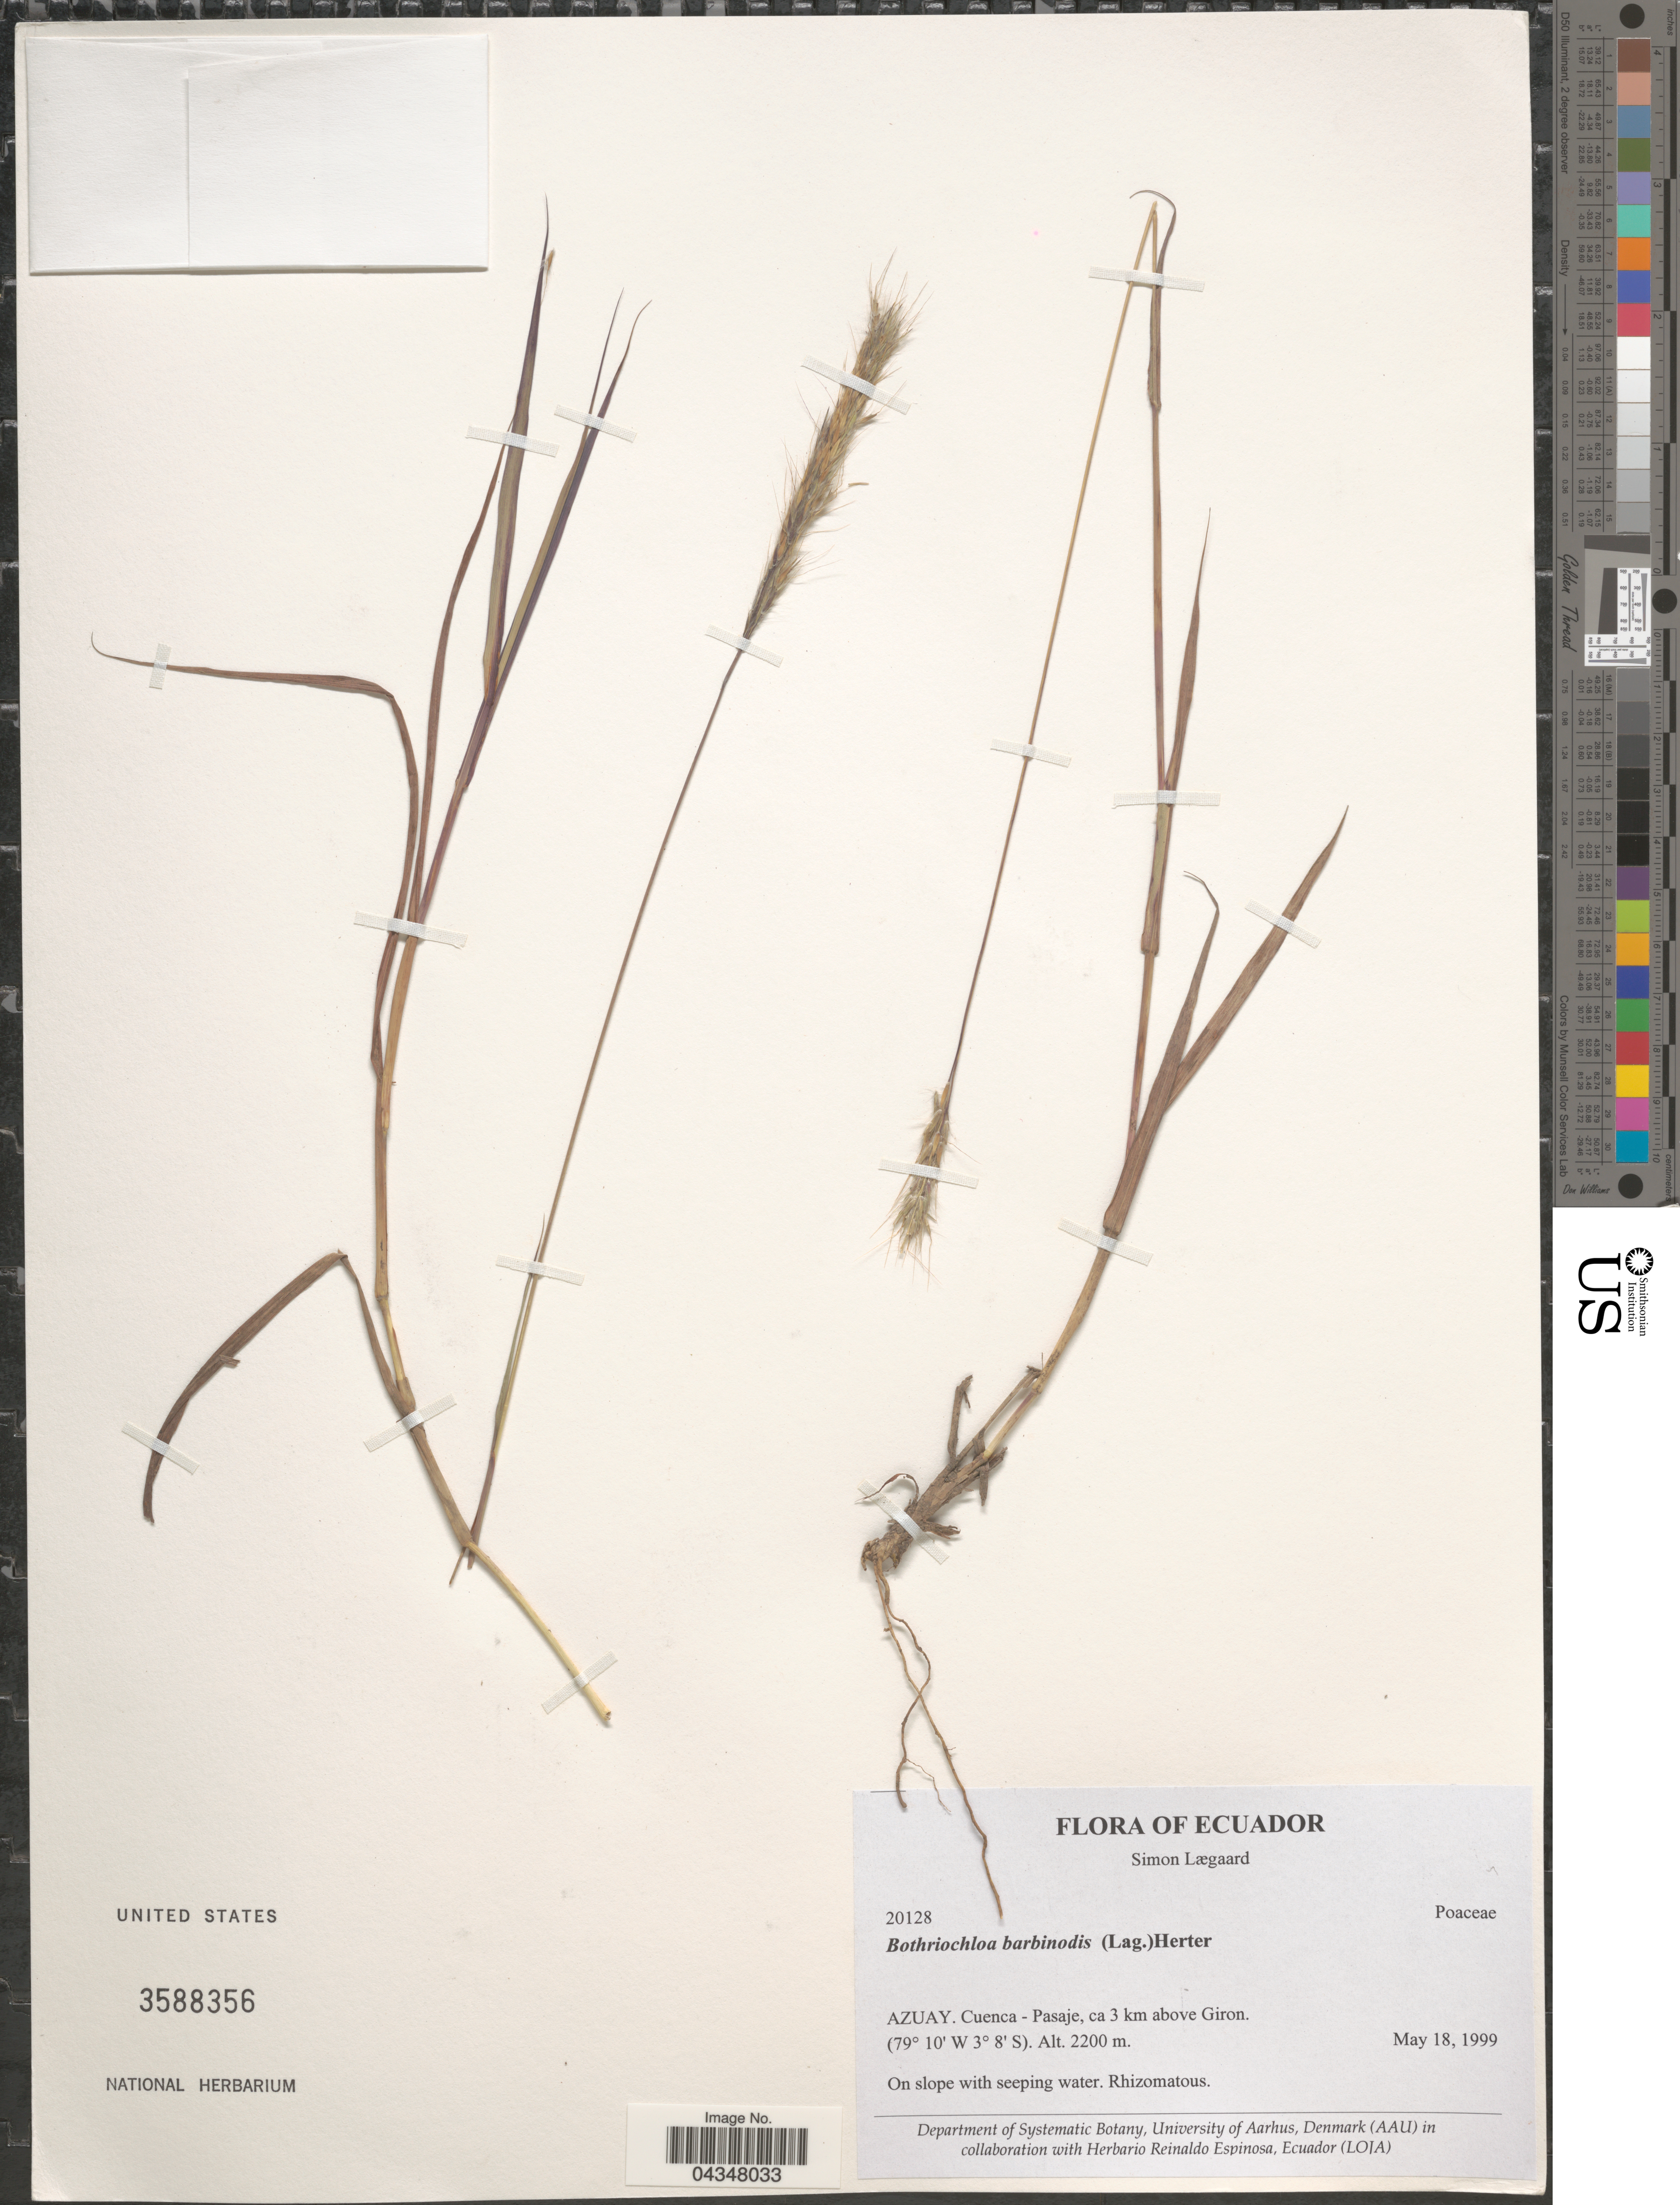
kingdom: Plantae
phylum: Tracheophyta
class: Liliopsida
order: Poales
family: Poaceae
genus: Bothriochloa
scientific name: Bothriochloa barbinodis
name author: (Lag.) Herter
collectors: S. Lægaard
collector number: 20128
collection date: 1999-05-18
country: Ecuador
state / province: Azuay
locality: Cuenca - Pasaje, ca 3 km above Giron.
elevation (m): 2200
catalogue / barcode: US 3588356